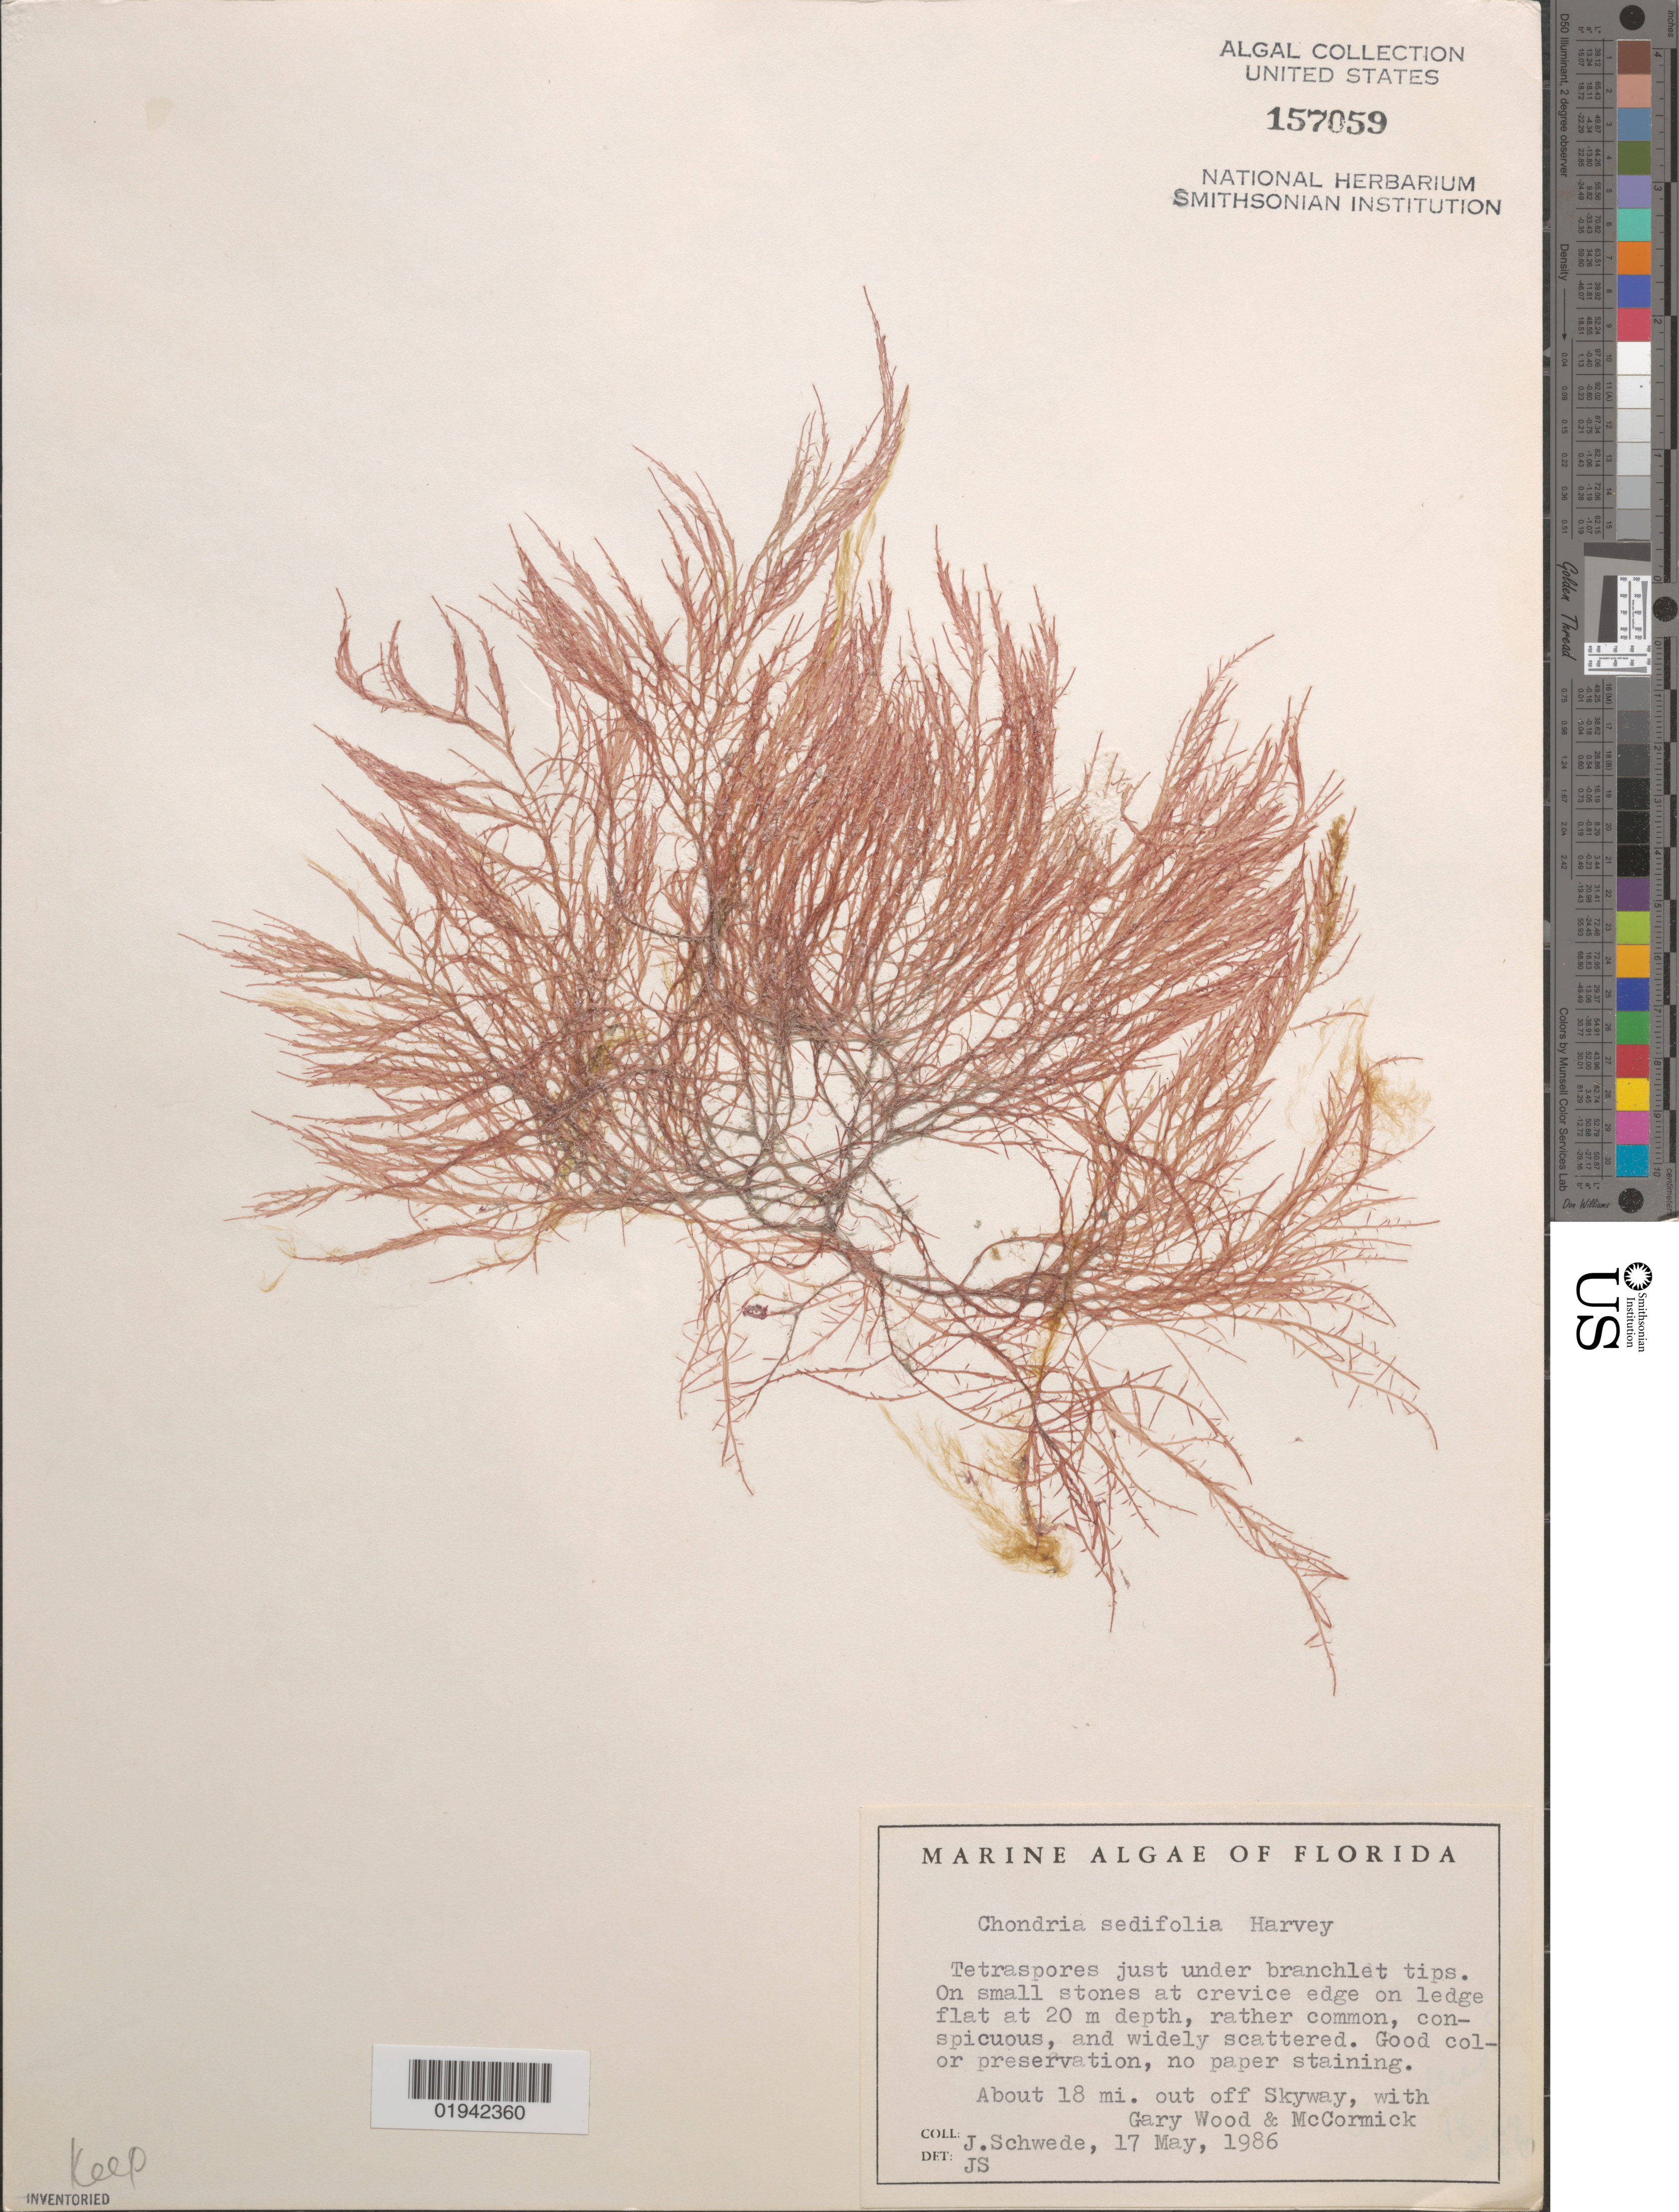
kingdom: Plantae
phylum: Rhodophyta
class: Florideophyceae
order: Ceramiales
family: Rhodomelaceae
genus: Chondria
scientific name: Chondria sedifolia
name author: Harv.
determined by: Schwede, J., (UNITED STATES)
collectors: J. Schwede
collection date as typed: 17 May 1986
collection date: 1986-05-17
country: United States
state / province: Florida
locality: Tampa Bay, ca. 18 miles off Skyway Causeway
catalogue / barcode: US 157059